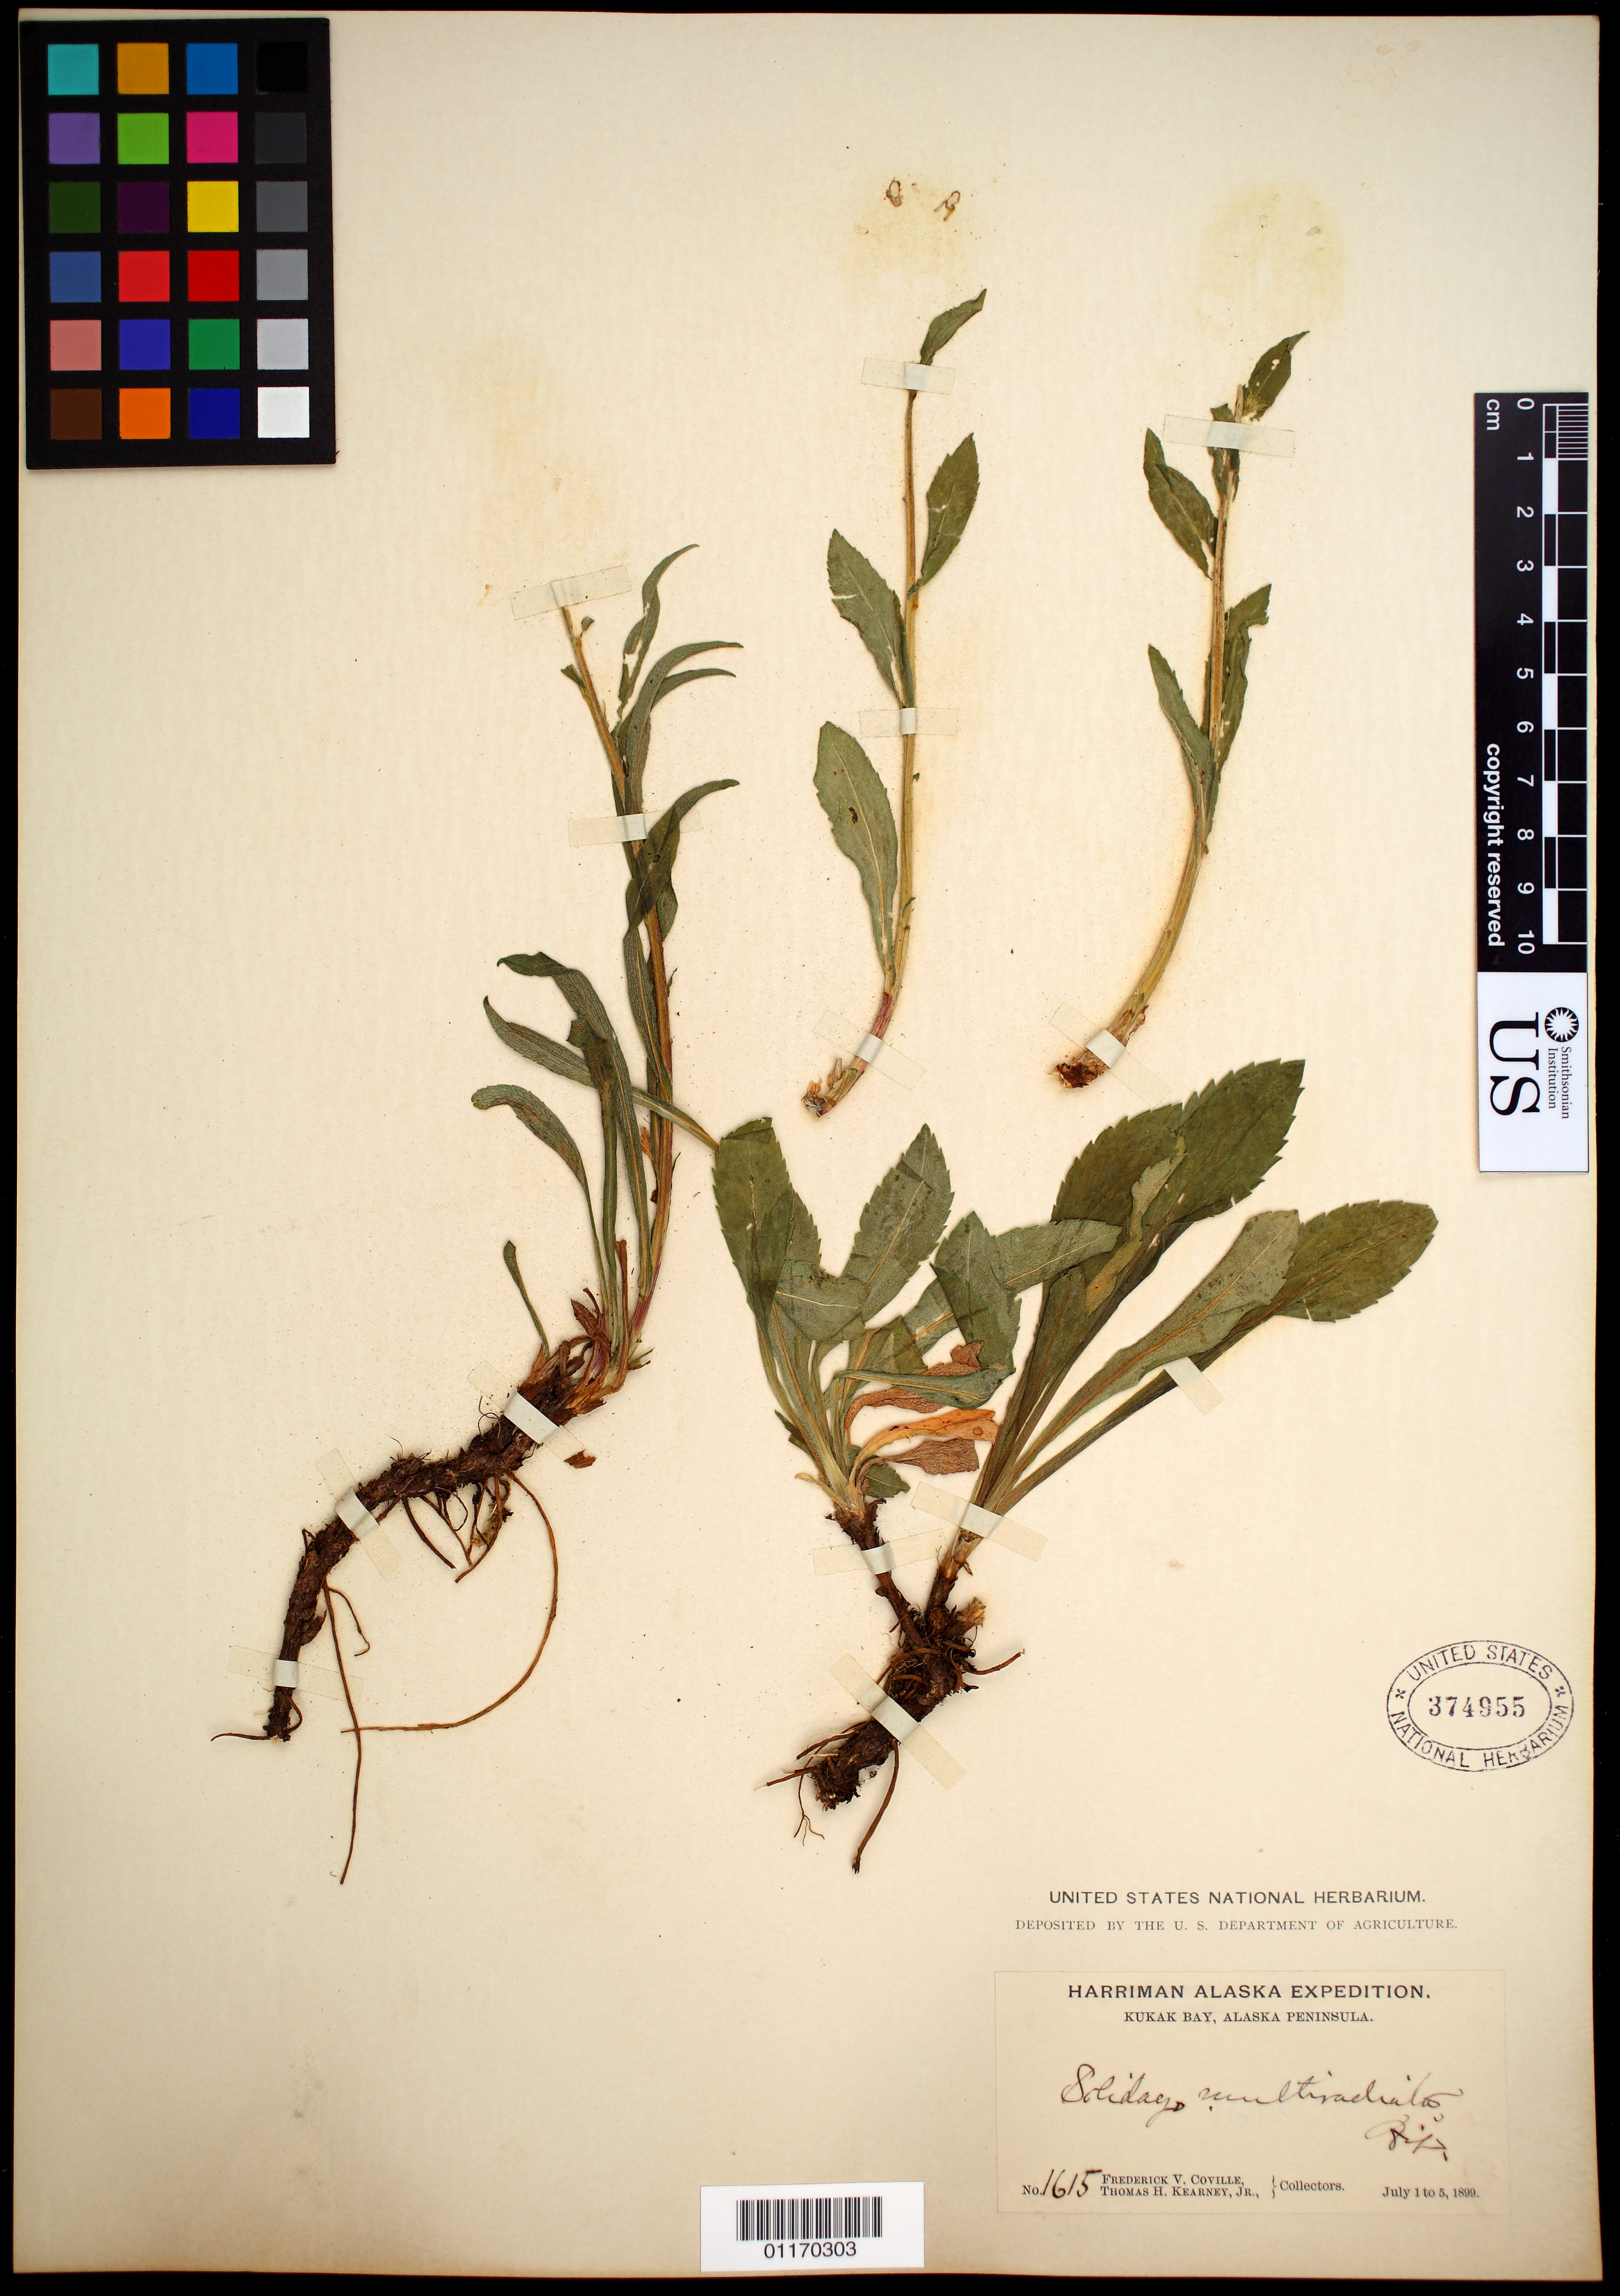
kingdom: Plantae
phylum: Tracheophyta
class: Magnoliopsida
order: Asterales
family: Asteraceae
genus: Solidago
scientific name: Solidago multiradiata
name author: Aiton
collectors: F. V. Coville & F. Funston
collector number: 1615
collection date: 1899-07-25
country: United States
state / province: Alaska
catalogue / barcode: US 374955